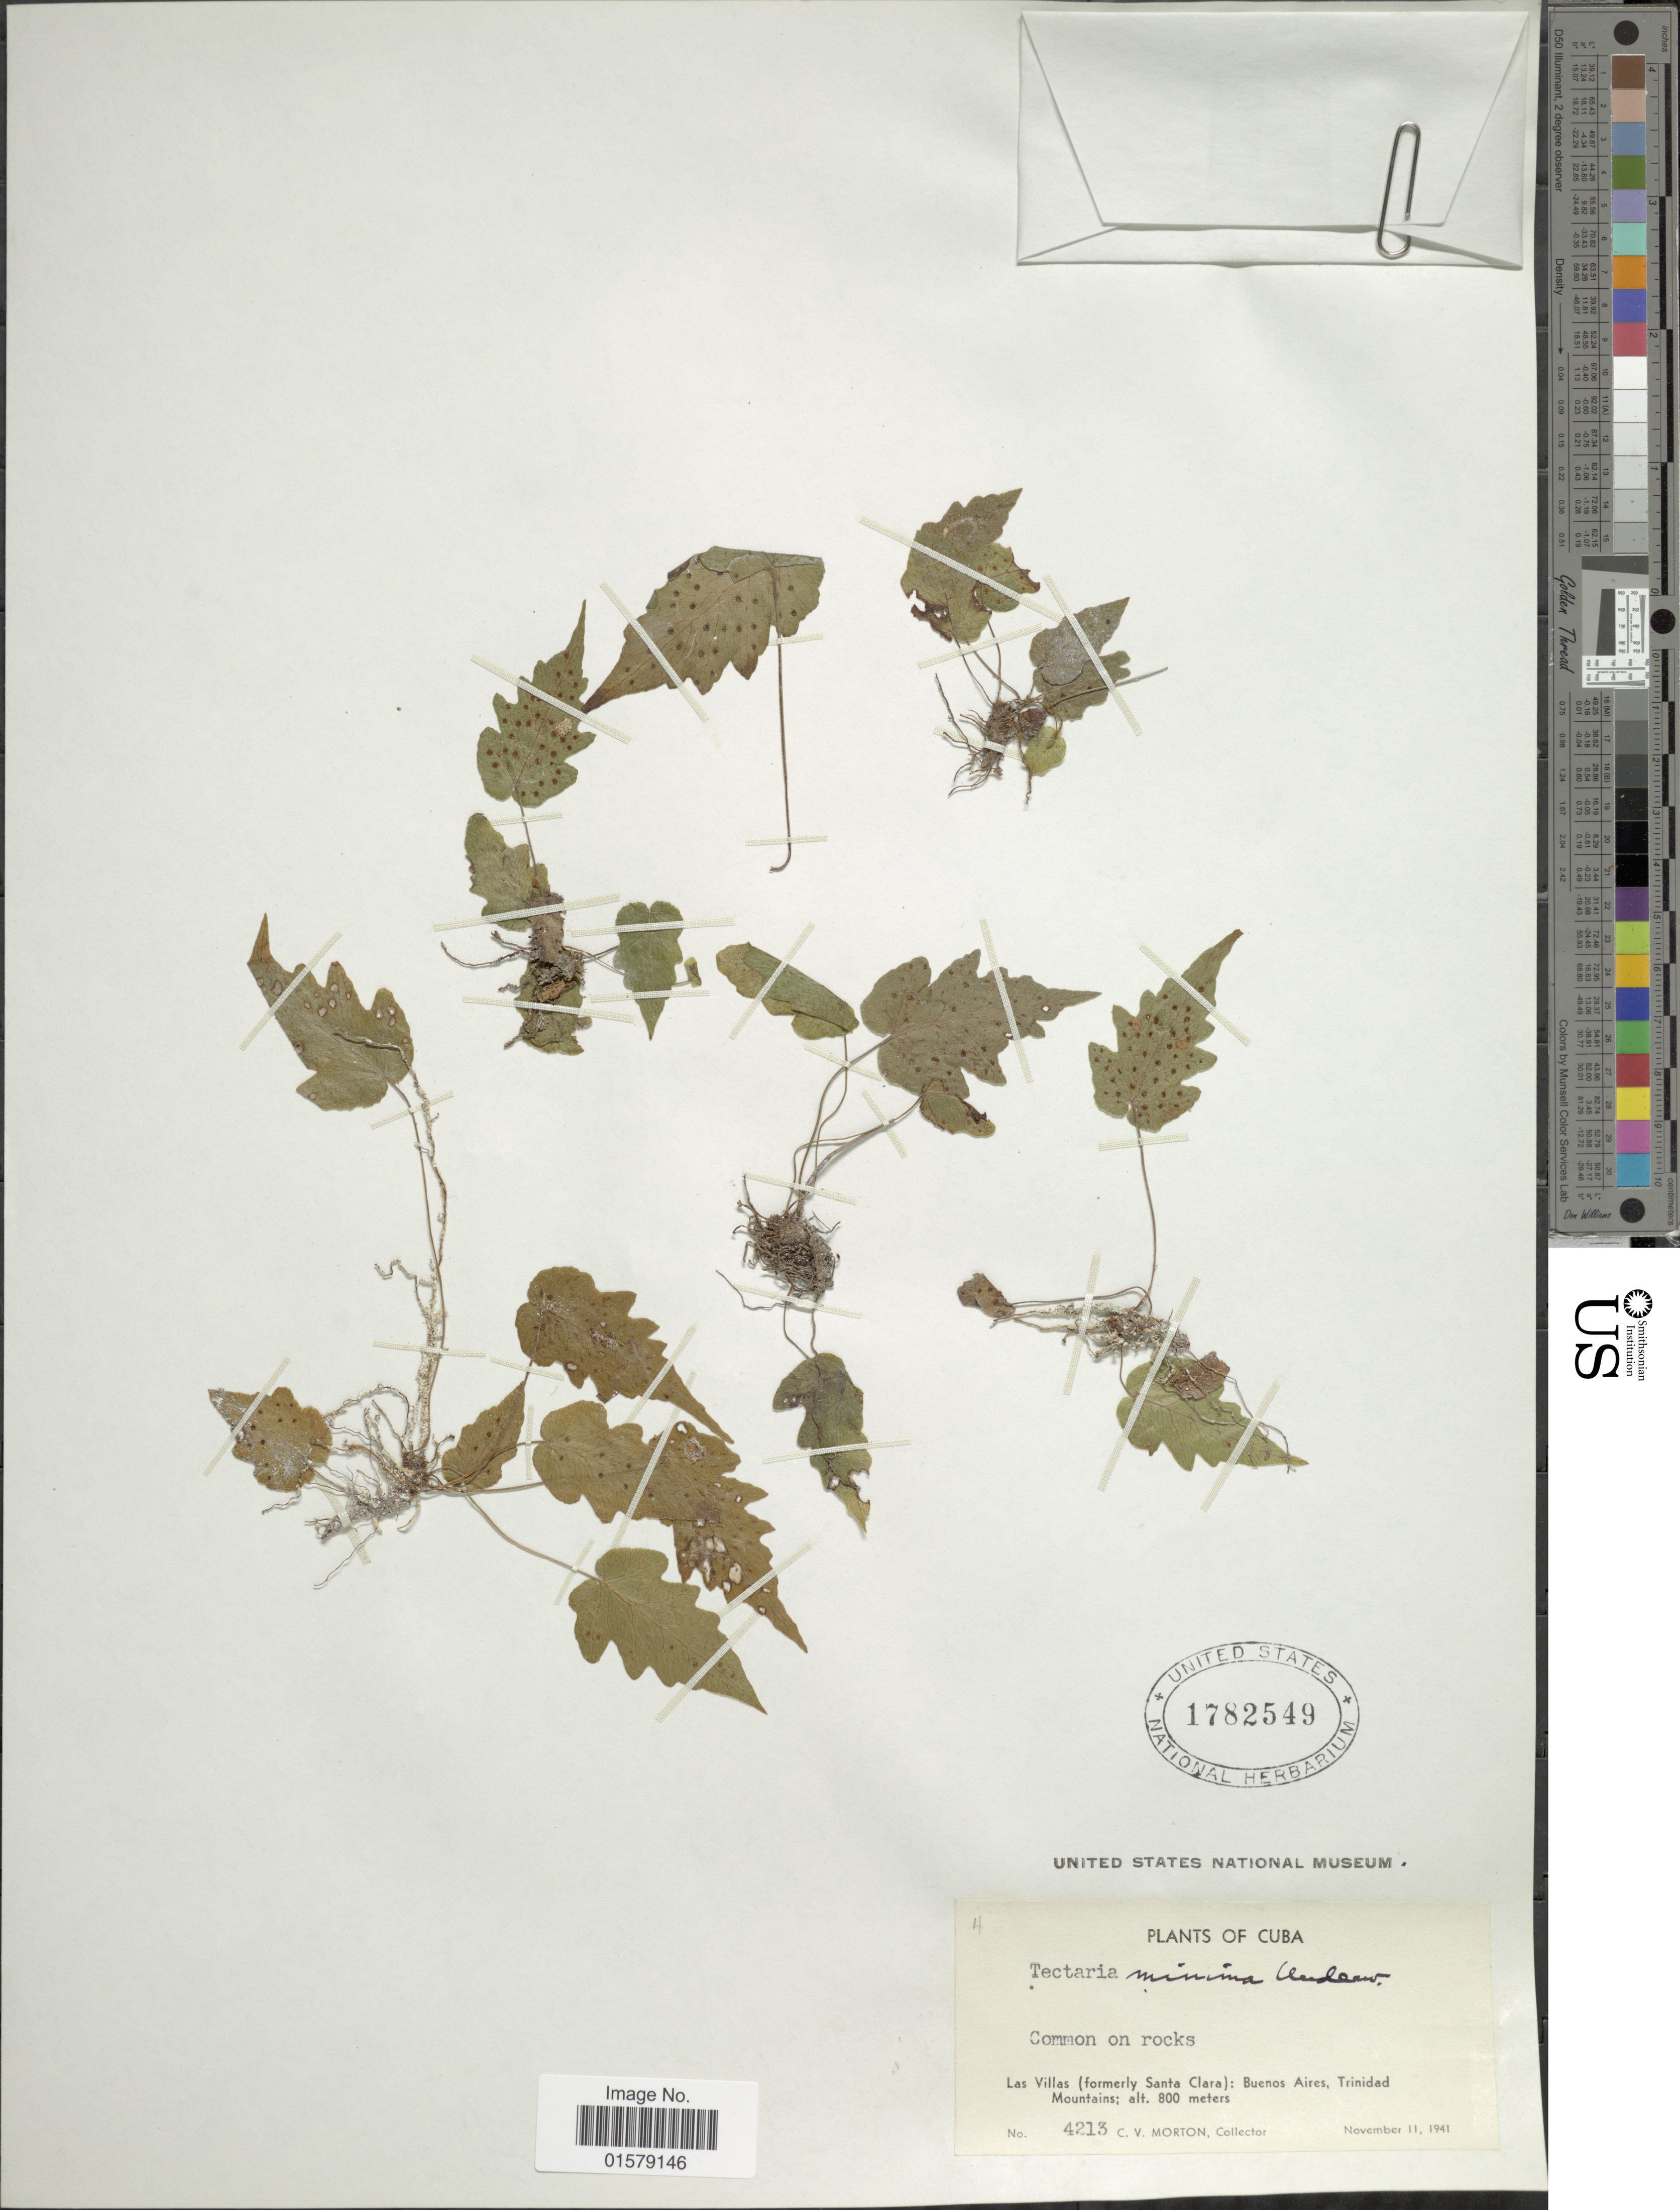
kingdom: Plantae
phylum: Tracheophyta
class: Polypodiopsida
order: Polypodiales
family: Tectariaceae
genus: Tectaria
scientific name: Tectaria fimbriata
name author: (Willd.) Lourteig & Proctor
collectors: C. V. Morton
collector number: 4213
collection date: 1941-11-11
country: Cuba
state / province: Las Villas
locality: (Formerly Santa Clara), Buenos Aires, Trinidad Mountains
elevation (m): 800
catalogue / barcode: US 1782549